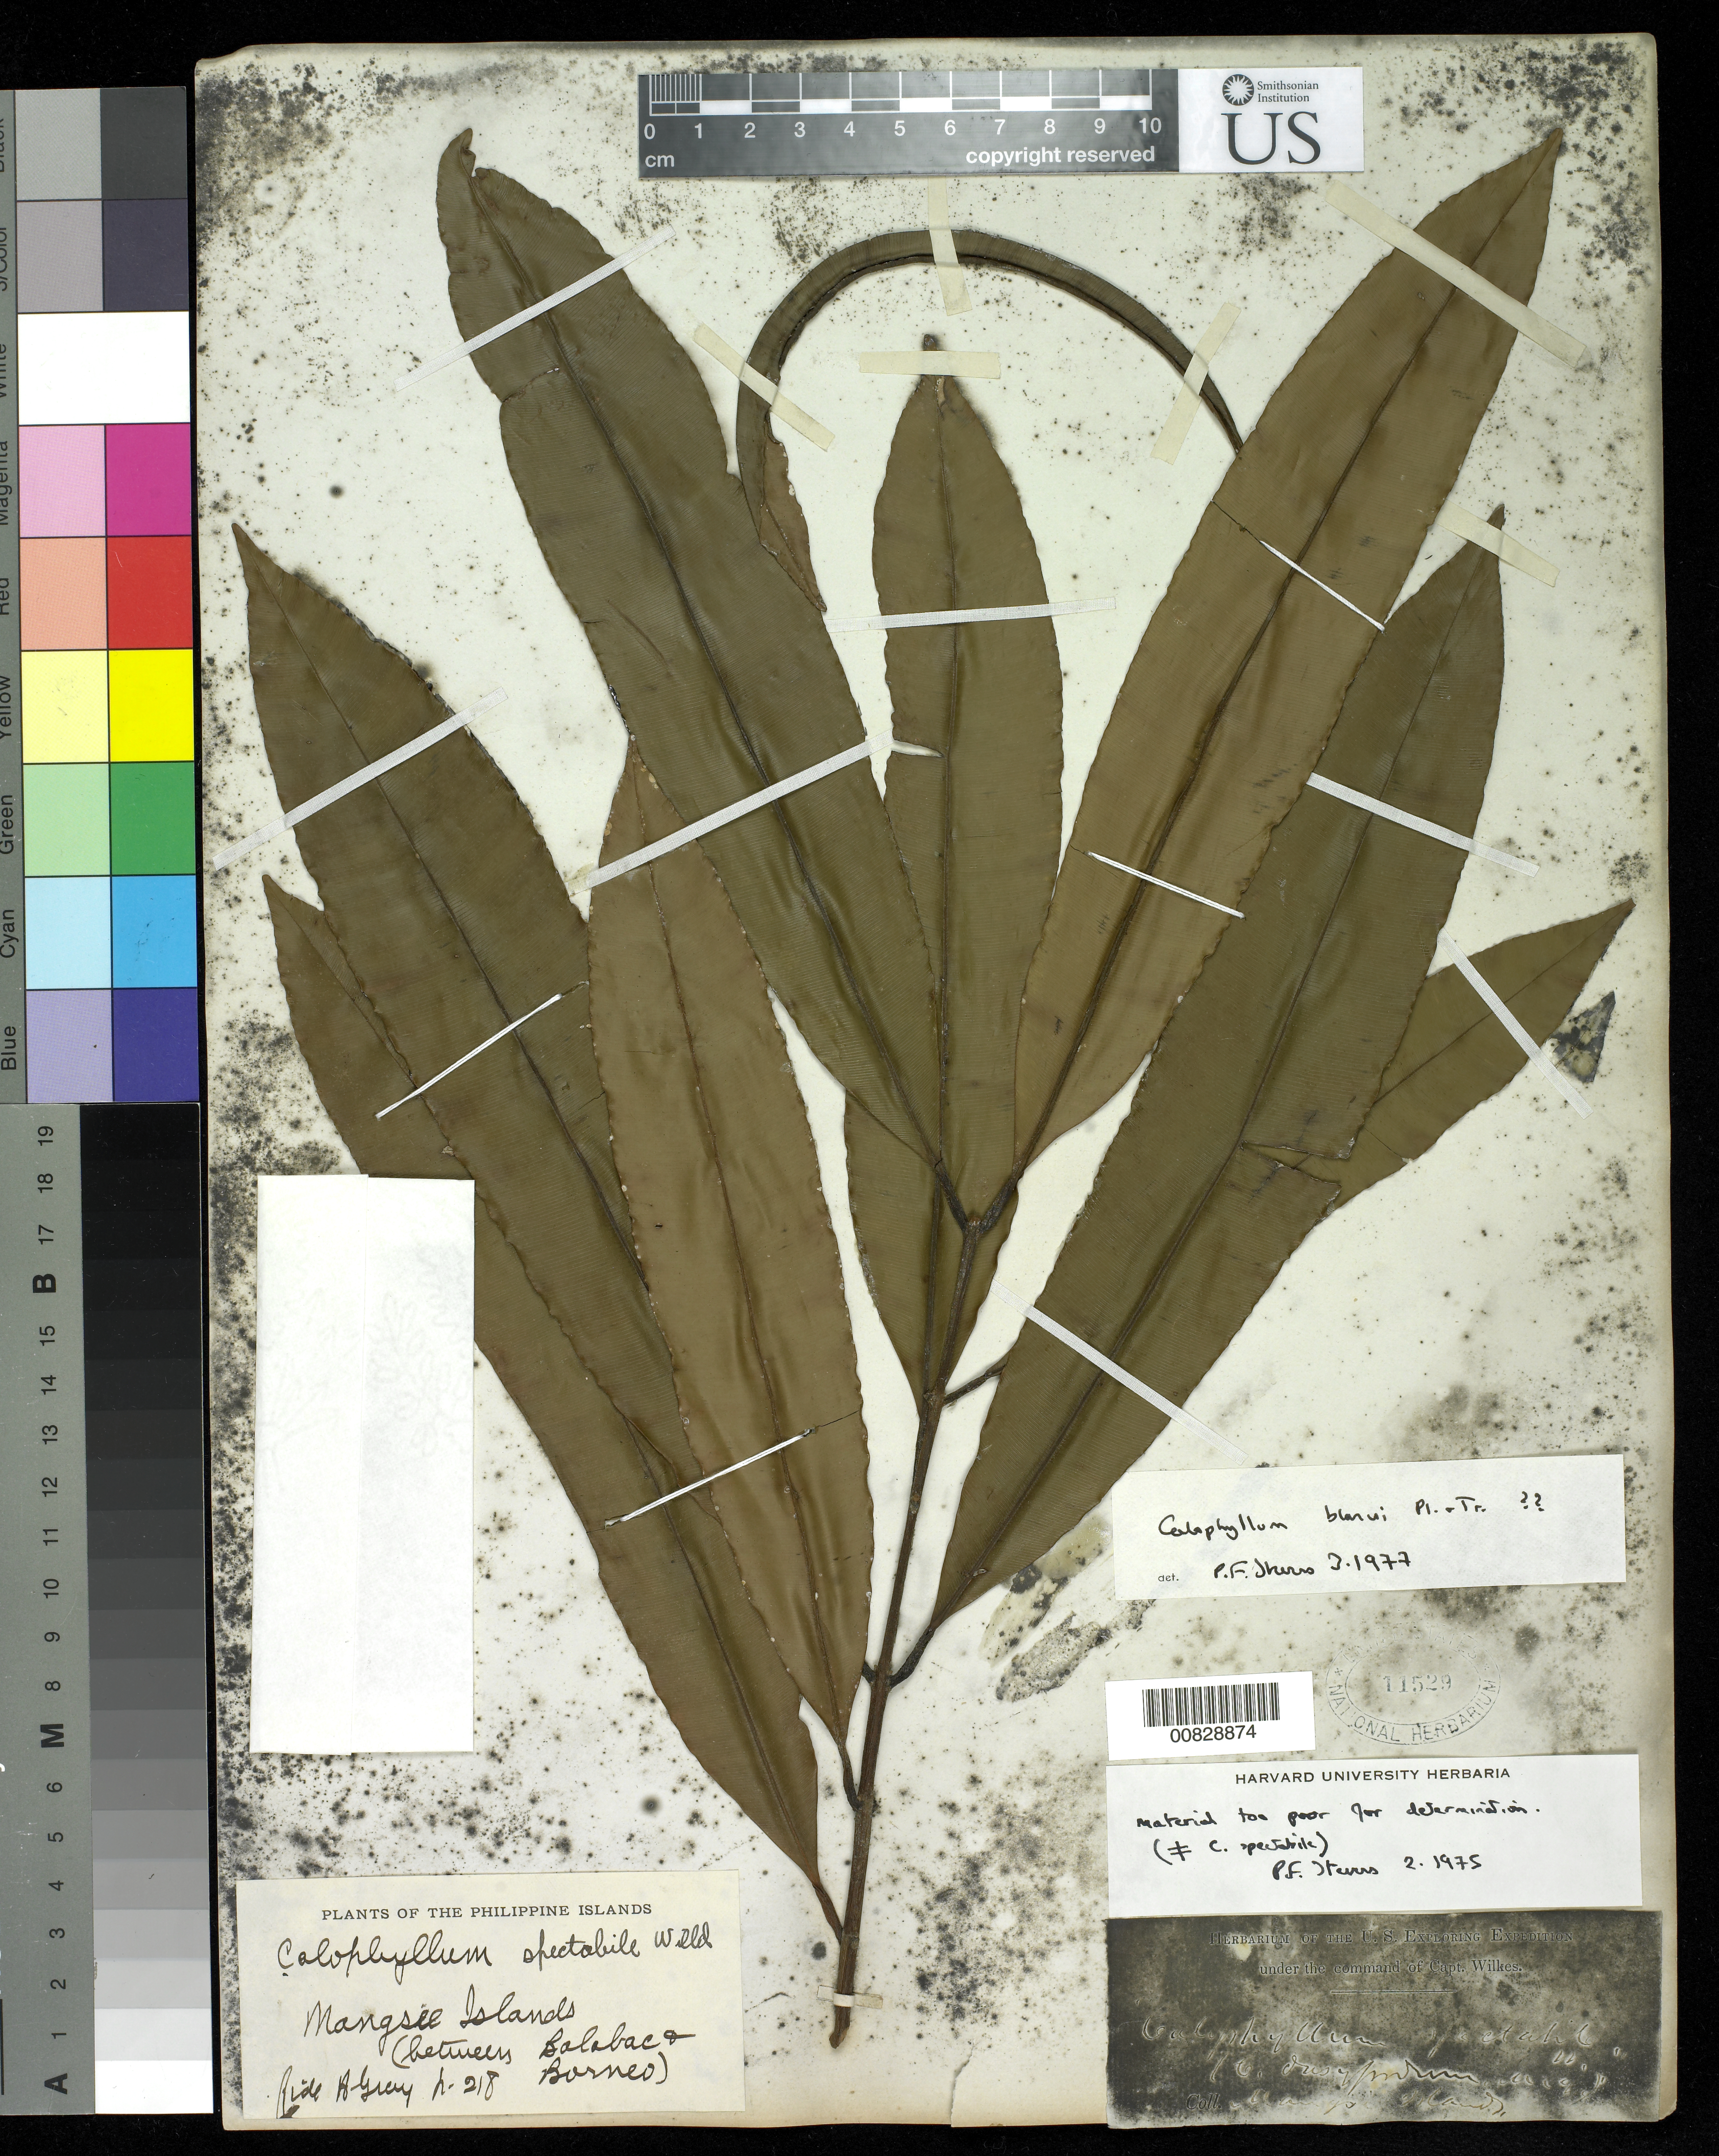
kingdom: Plantae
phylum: Tracheophyta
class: Magnoliopsida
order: Malpighiales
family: Calophyllaceae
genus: Calophyllum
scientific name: Calophyllum blancoi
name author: Planch. & Triana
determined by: Stevens, P. F.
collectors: Wilkes Explor. Exped.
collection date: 1838/1842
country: Philippines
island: Mangsee Islands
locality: Mangsi (=Mangsee) Islands, between Balabac & Borneo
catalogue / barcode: US 11529